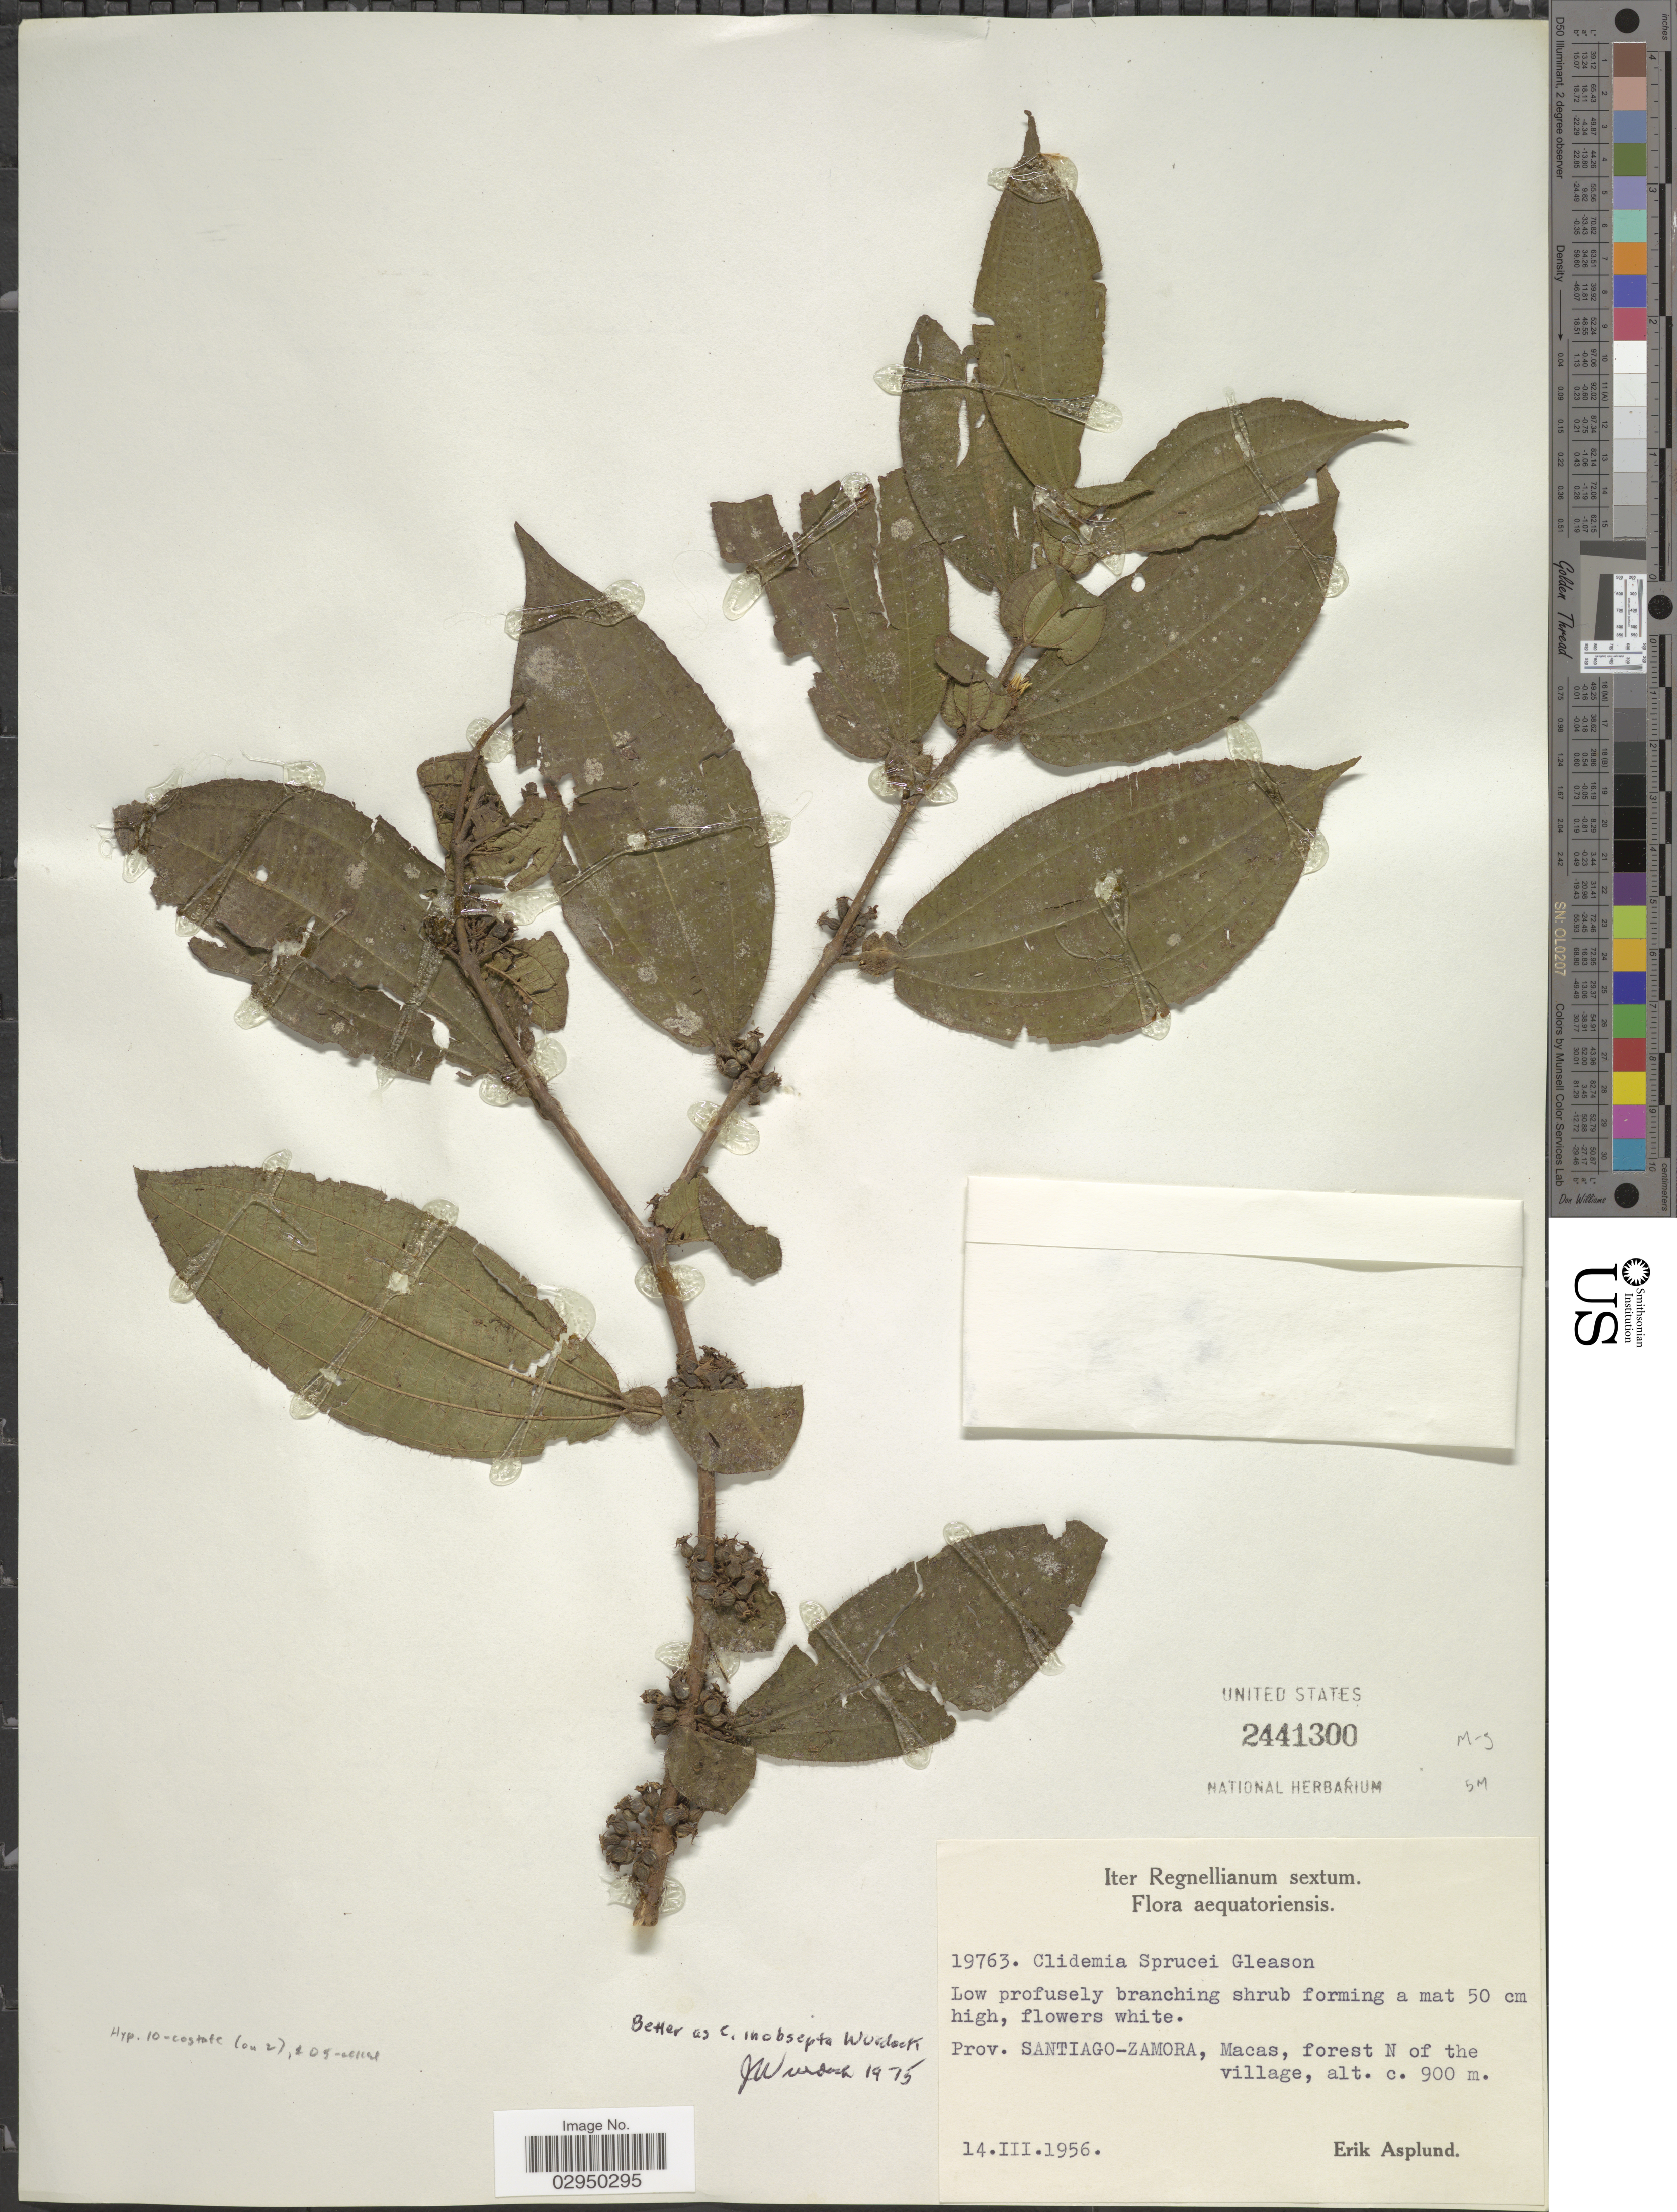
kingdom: Plantae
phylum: Tracheophyta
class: Magnoliopsida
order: Myrtales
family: Melastomataceae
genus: Clidemia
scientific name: Clidemia inobsepta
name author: Wurdack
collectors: E. Asplund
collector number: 19763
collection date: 1956-03-14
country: Ecuador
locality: Prov. Santiago-Zamora, Macas, forest N of the village.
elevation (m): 900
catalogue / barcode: US 2441300